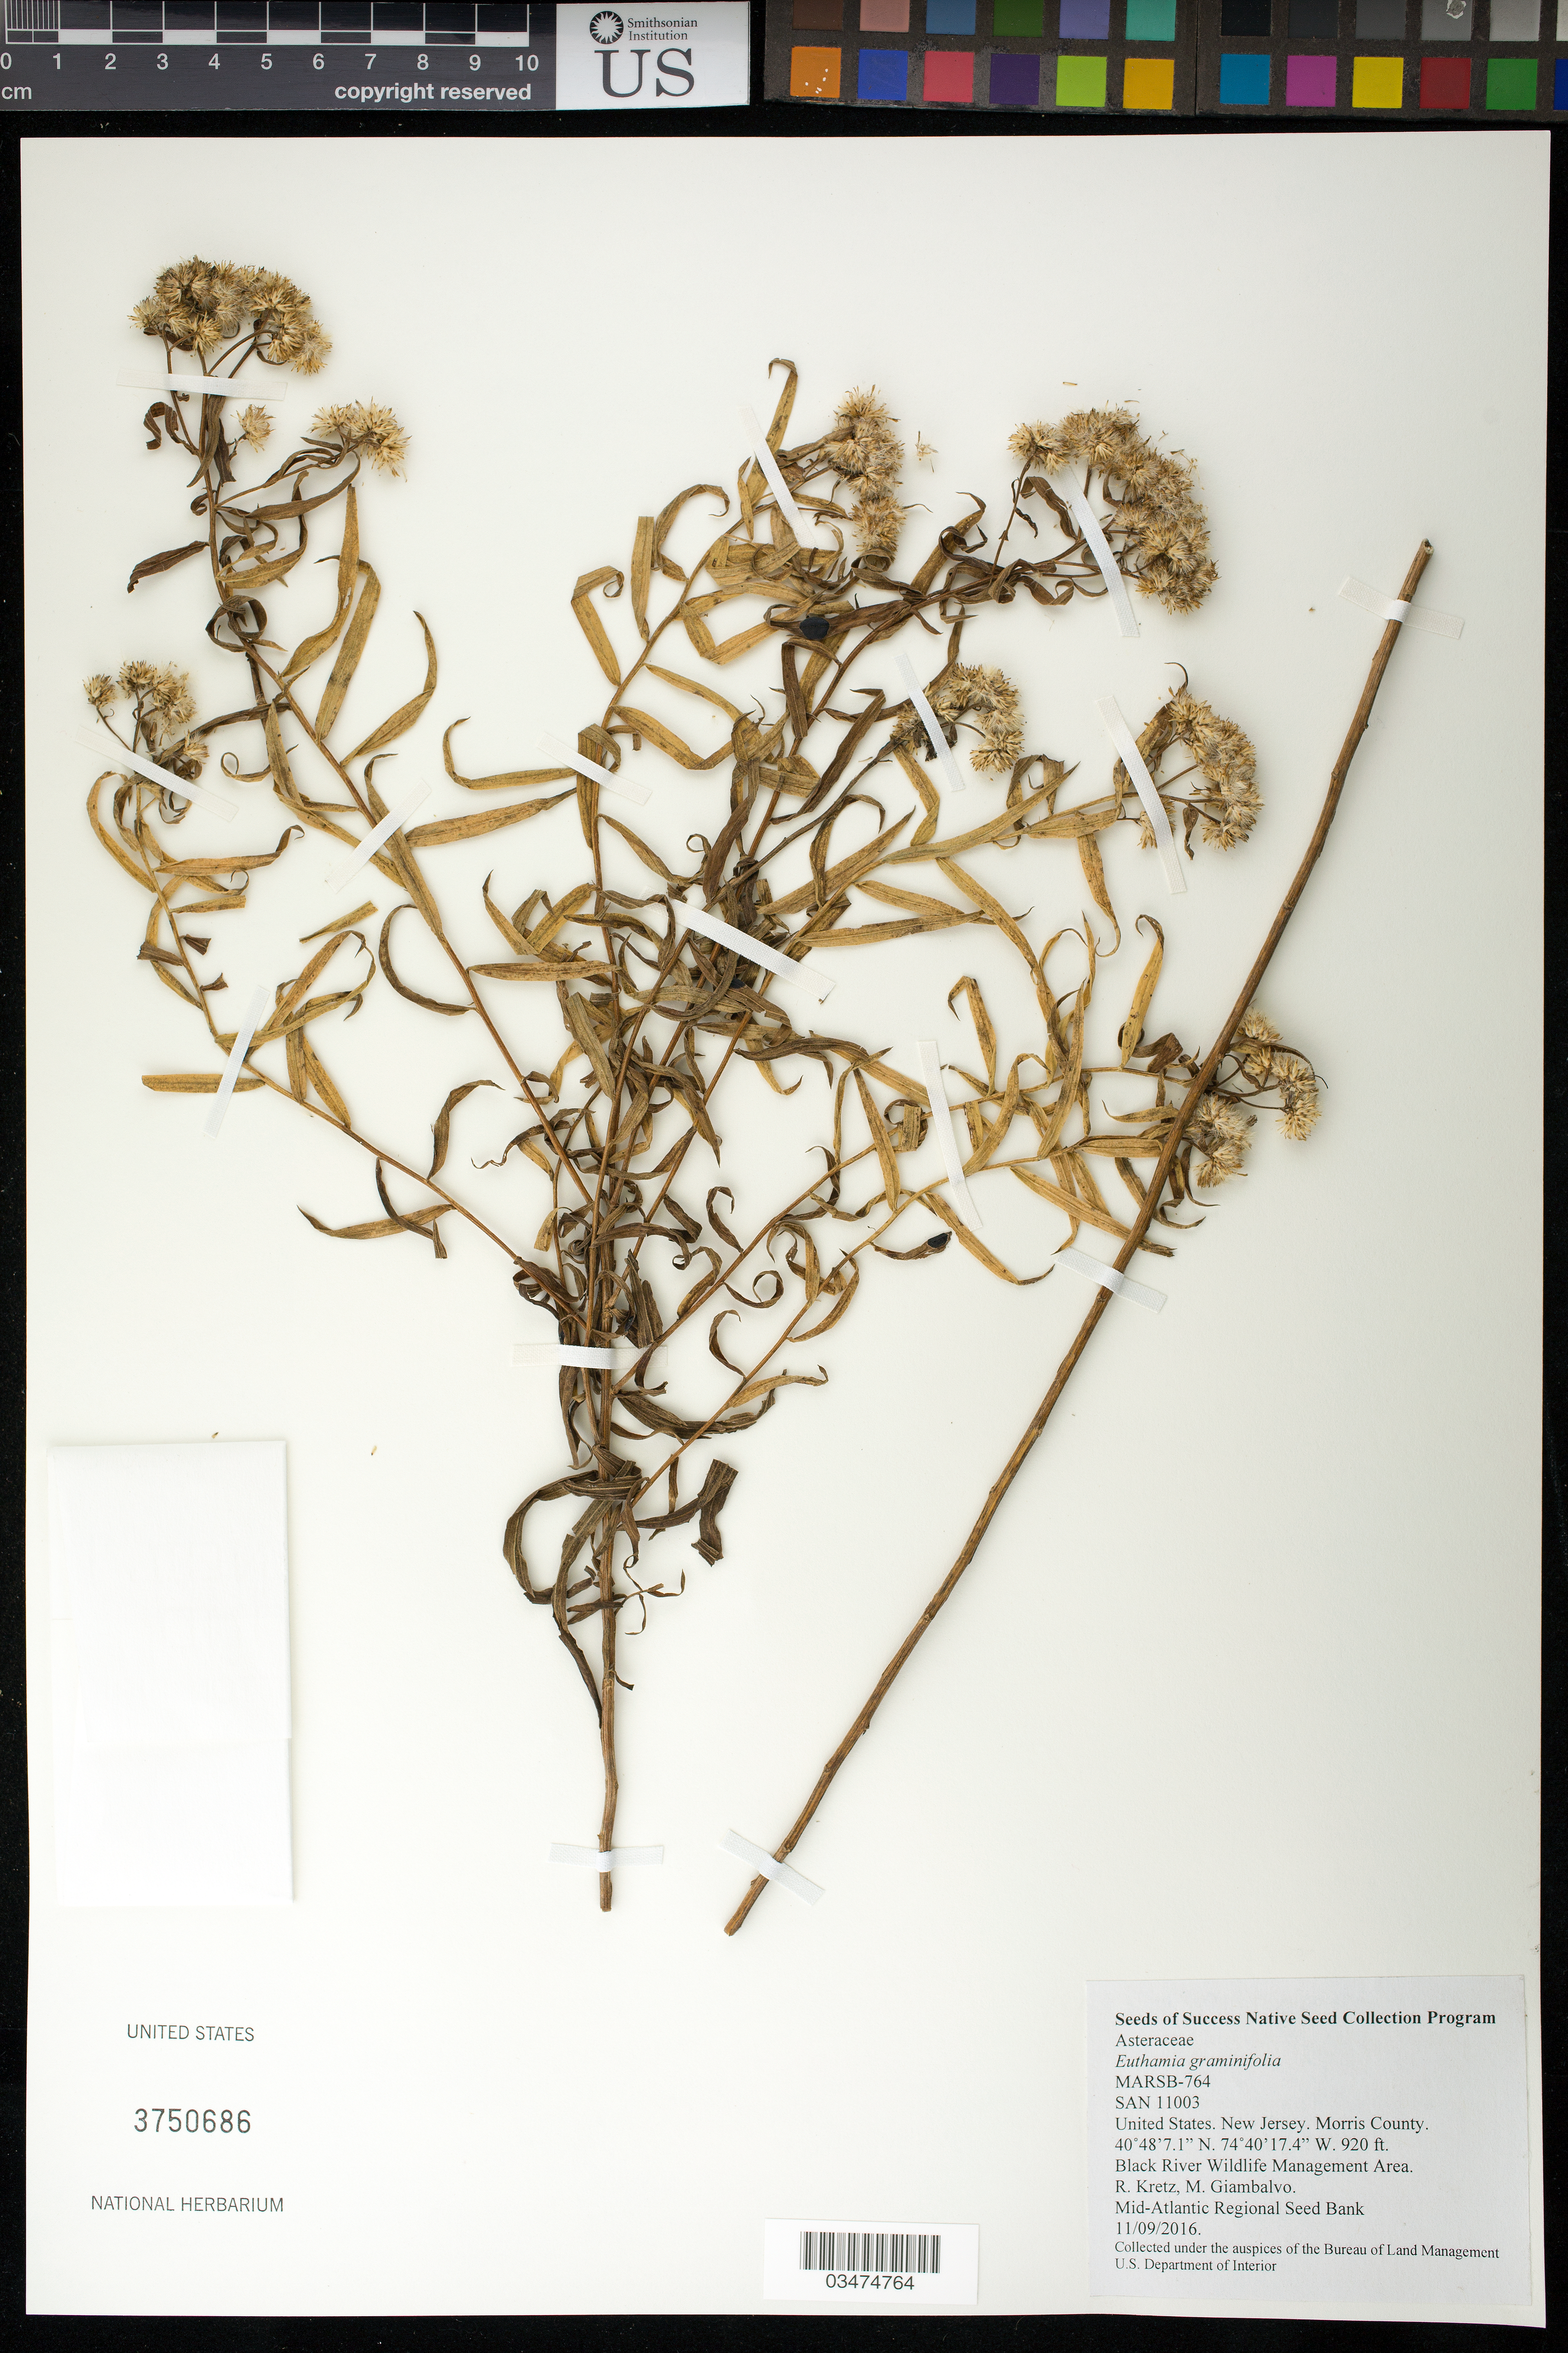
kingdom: Plantae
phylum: Tracheophyta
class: Magnoliopsida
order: Asterales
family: Asteraceae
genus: Euthamia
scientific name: Euthamia graminifolia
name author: (L.) Nutt.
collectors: R. Kretz & M. Giambalvo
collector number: MARSB-764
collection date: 2016-11-09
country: United States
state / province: New Jersey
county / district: Morris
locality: Black River Wildlife Management Area, Patriot's Path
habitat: meadow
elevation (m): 280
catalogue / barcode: US 3750686